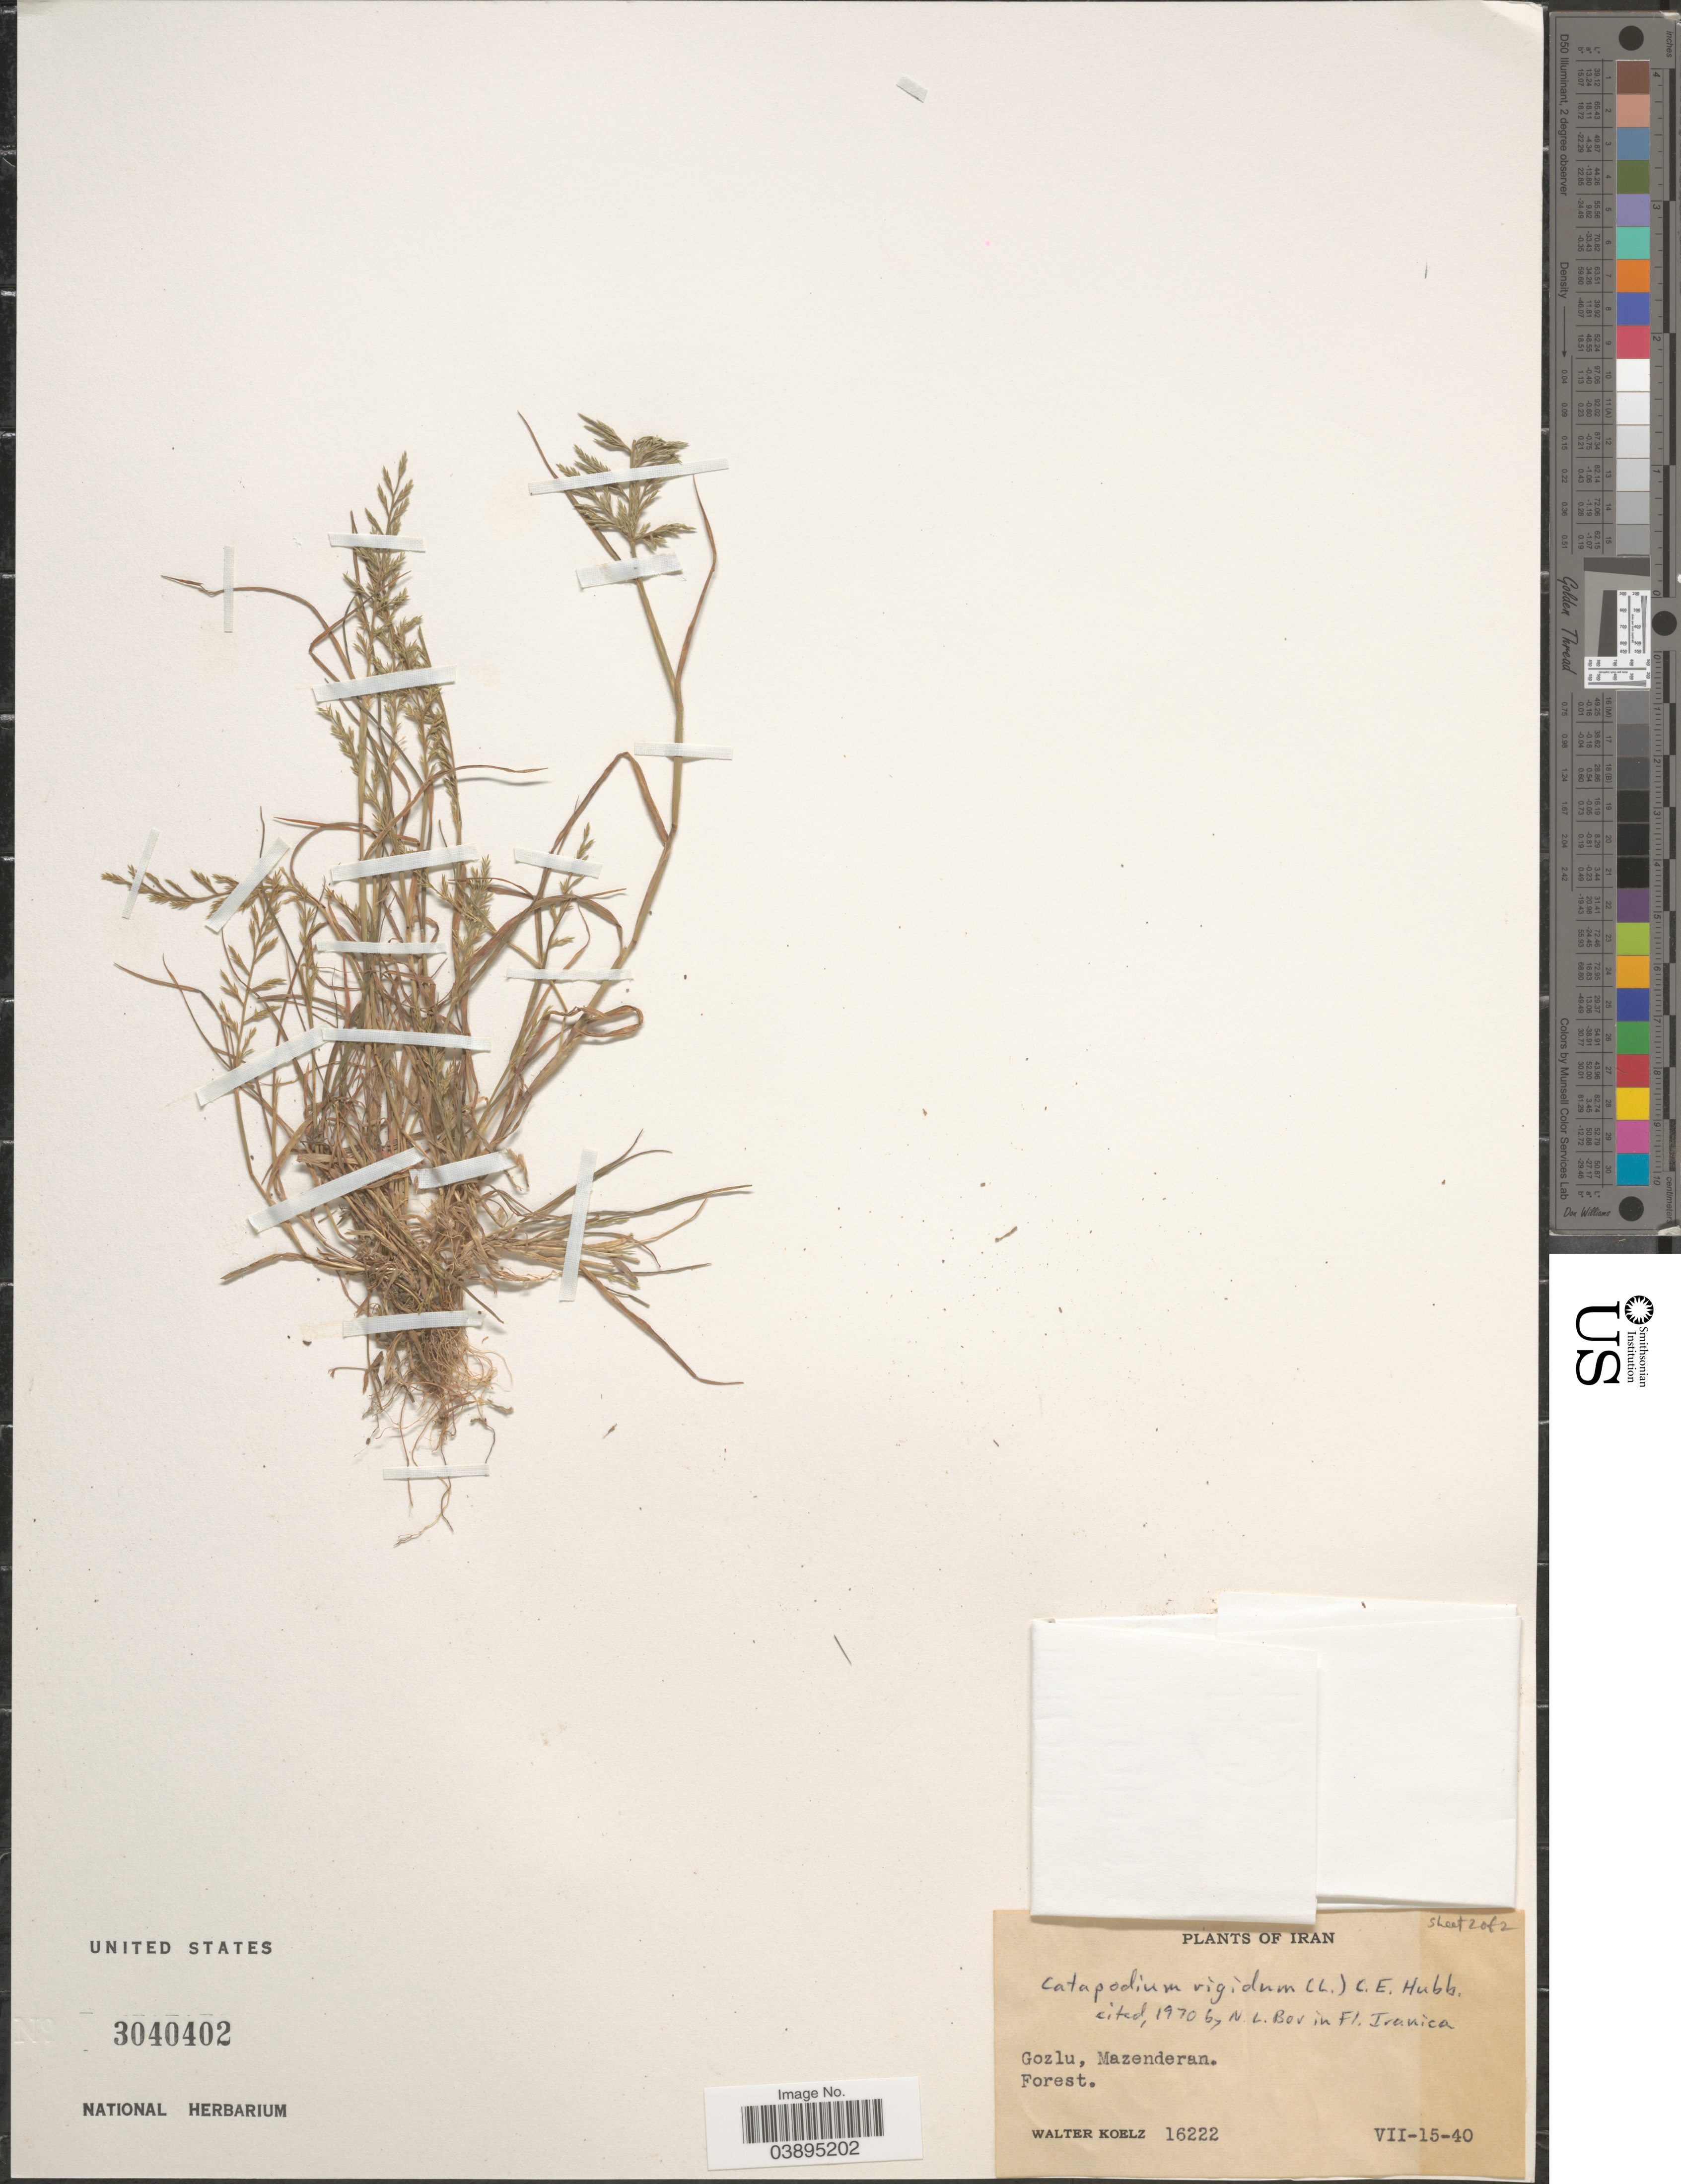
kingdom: Plantae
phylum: Tracheophyta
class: Liliopsida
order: Poales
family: Poaceae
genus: Catapodium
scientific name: Catapodium rigidum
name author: (L.) C.E. Hubb.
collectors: W. N. Koelz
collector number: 16222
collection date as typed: Transcribed d/m/y: 15/7/40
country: Iran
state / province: Mazandaran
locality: Gozlu, Mazenderan.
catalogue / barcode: US 3040402